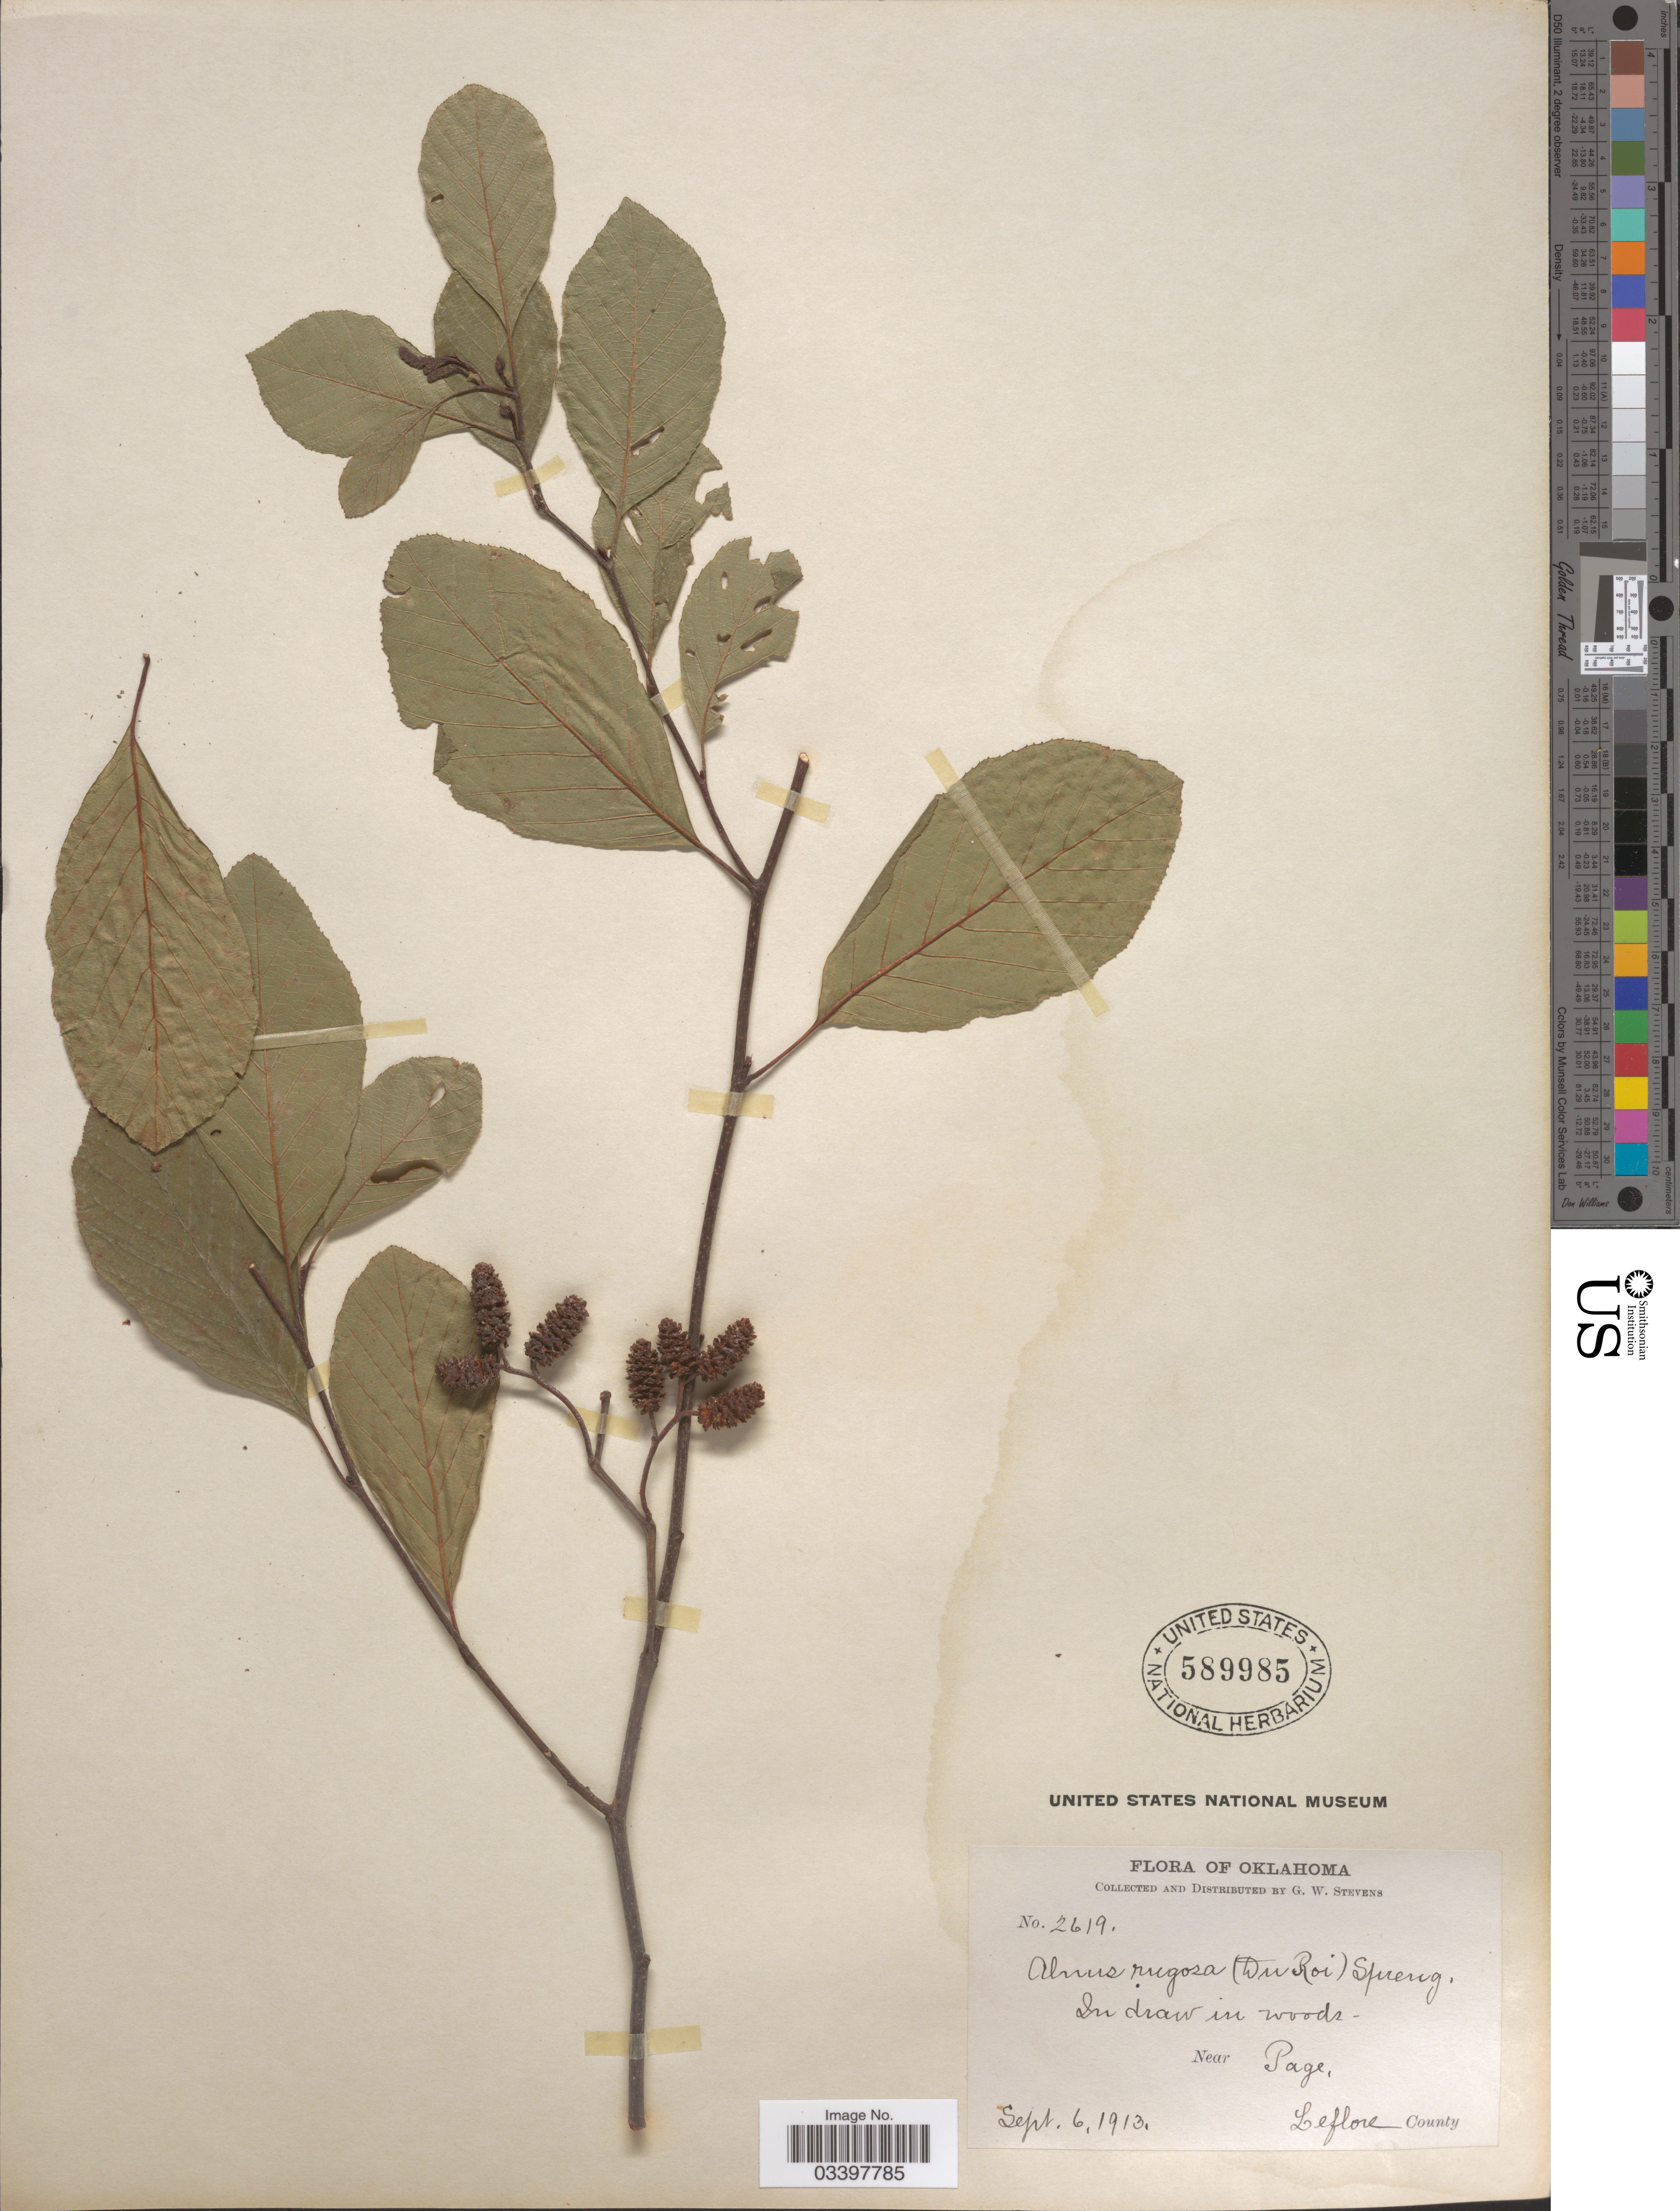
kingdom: Plantae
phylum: Tracheophyta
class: Magnoliopsida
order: Fagales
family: Betulaceae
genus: Alnus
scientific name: Alnus incana subsp. rugosa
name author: (Du Roi) R.T. Clausen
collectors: G. W. Stevens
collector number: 2619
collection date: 1913-09-06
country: United States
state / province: Oklahoma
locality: Near Page, Leflore County.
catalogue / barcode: US 589985